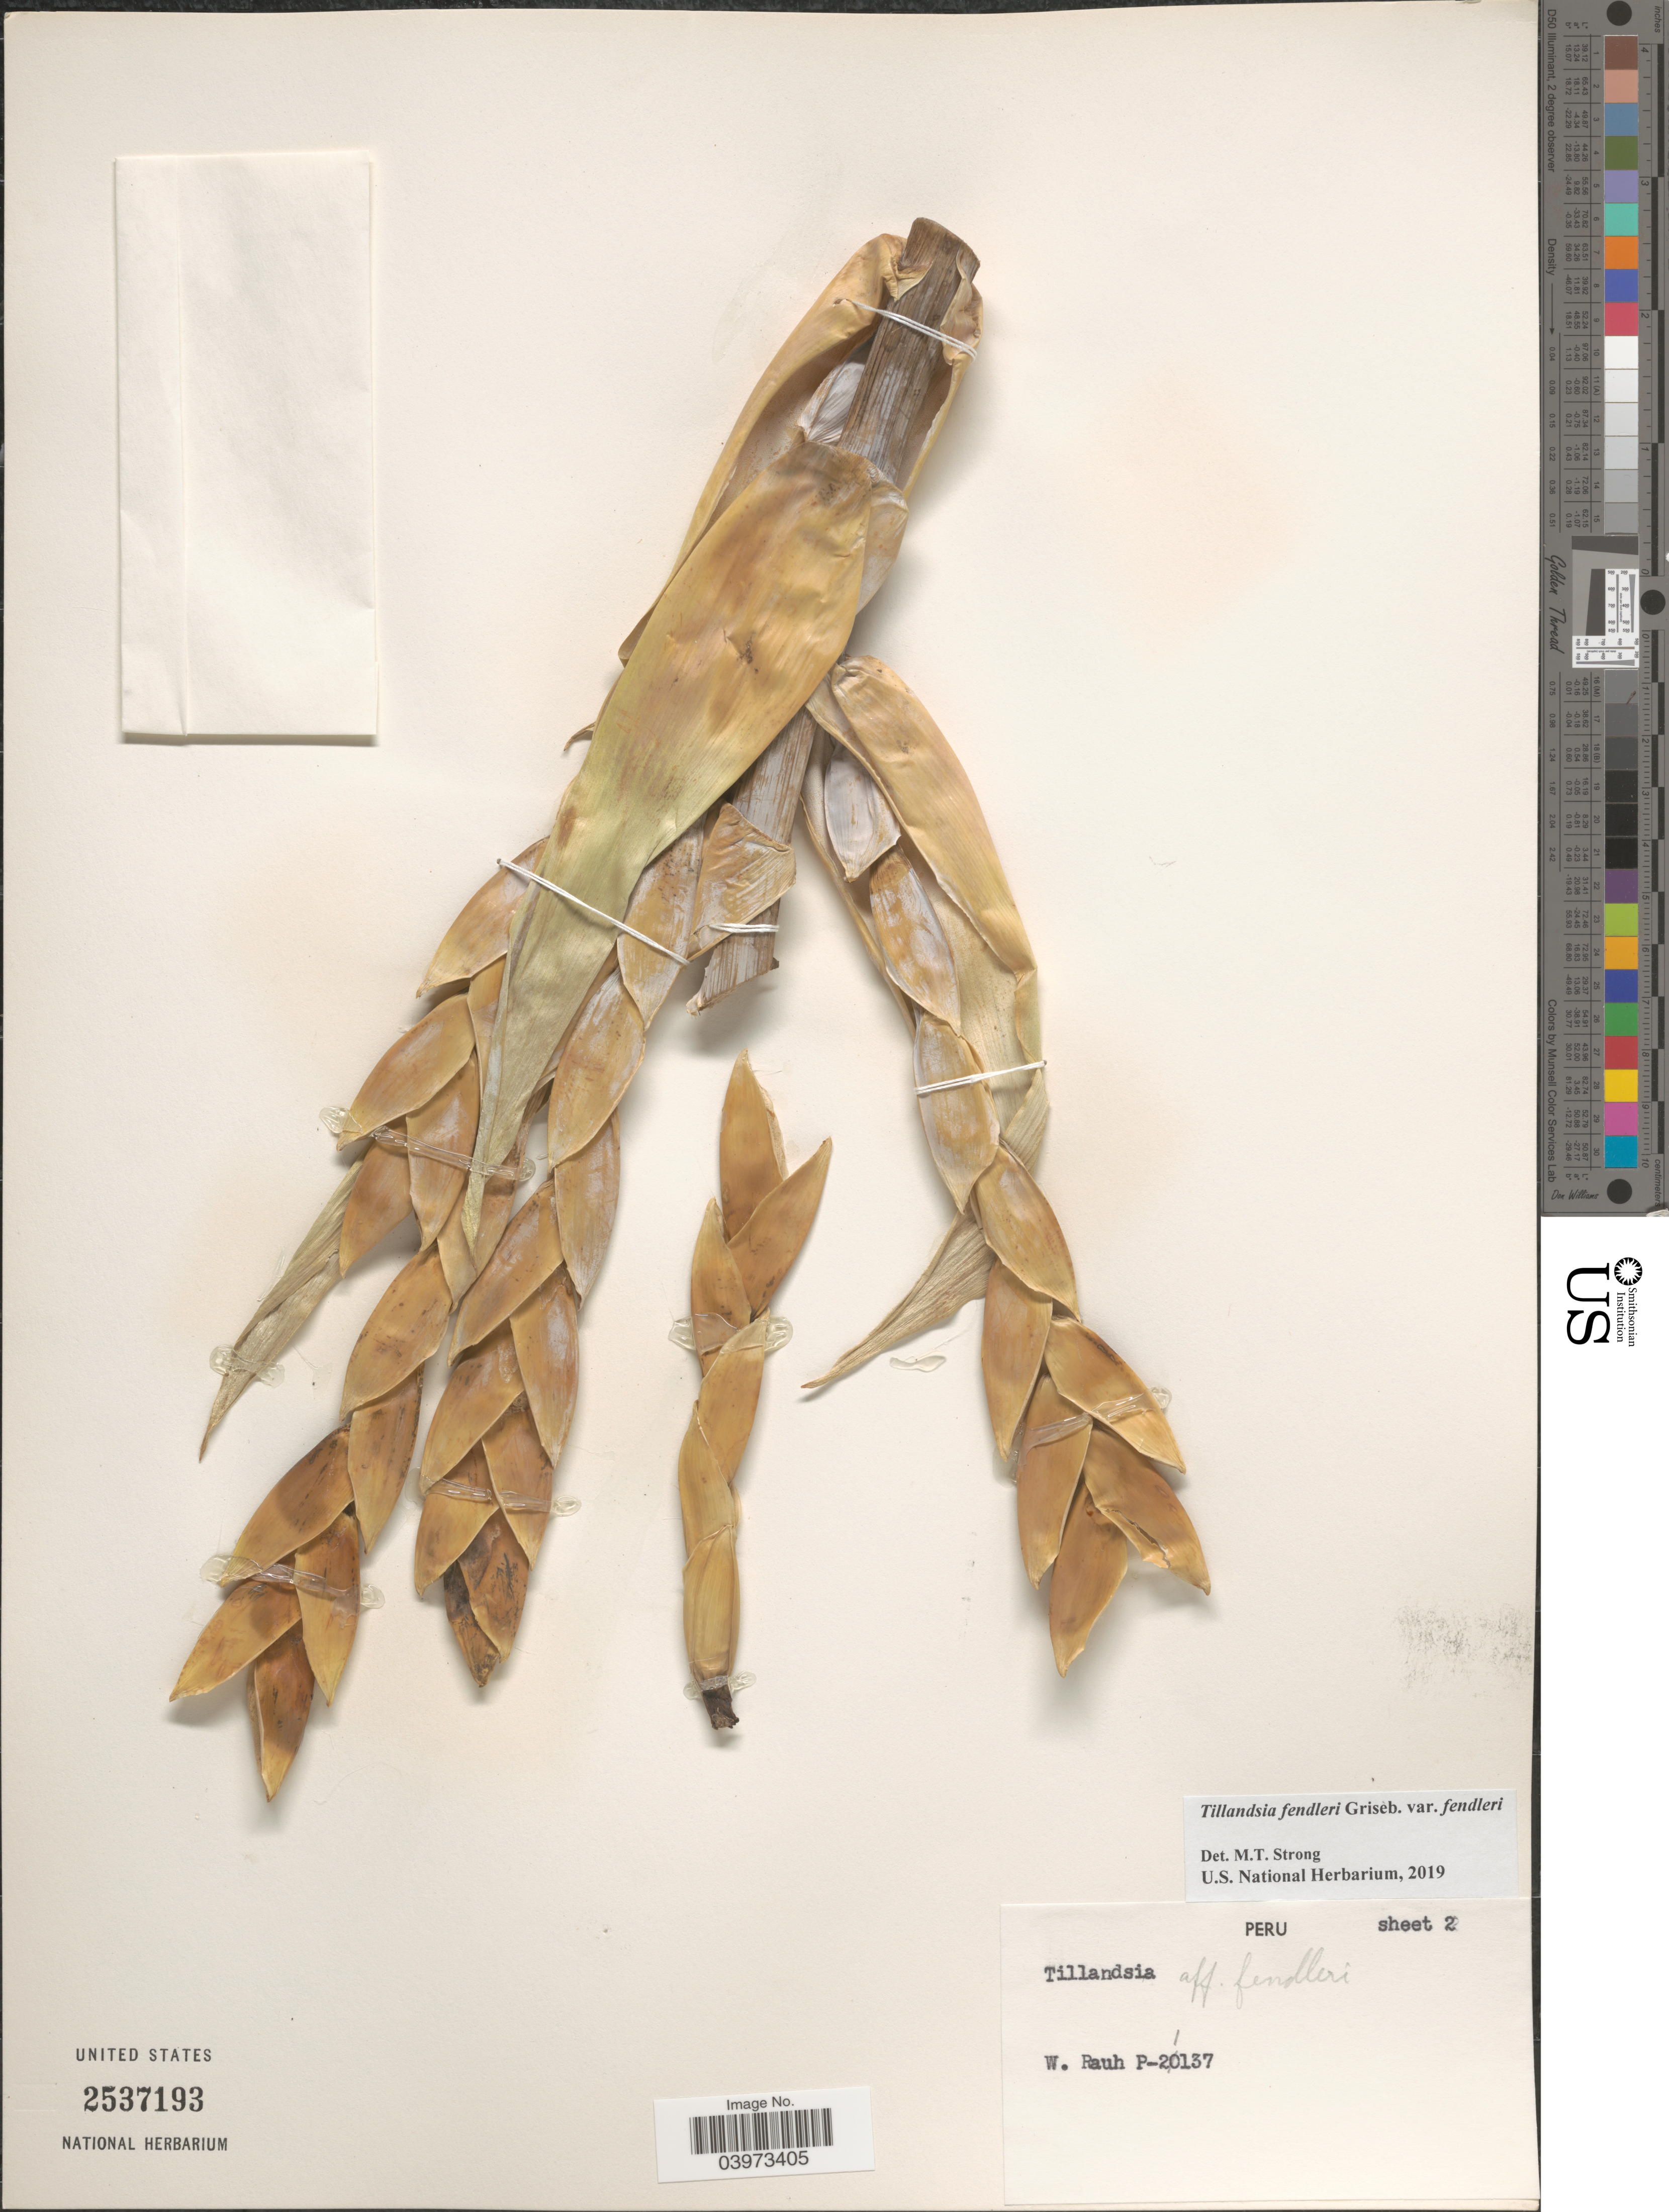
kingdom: Plantae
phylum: Tracheophyta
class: Liliopsida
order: Poales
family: Bromeliaceae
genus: Tillandsia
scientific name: Tillandsia fendleri var. fendleri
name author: Griseb.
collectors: W. Rauh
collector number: P-21137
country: Peru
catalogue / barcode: US 2537193